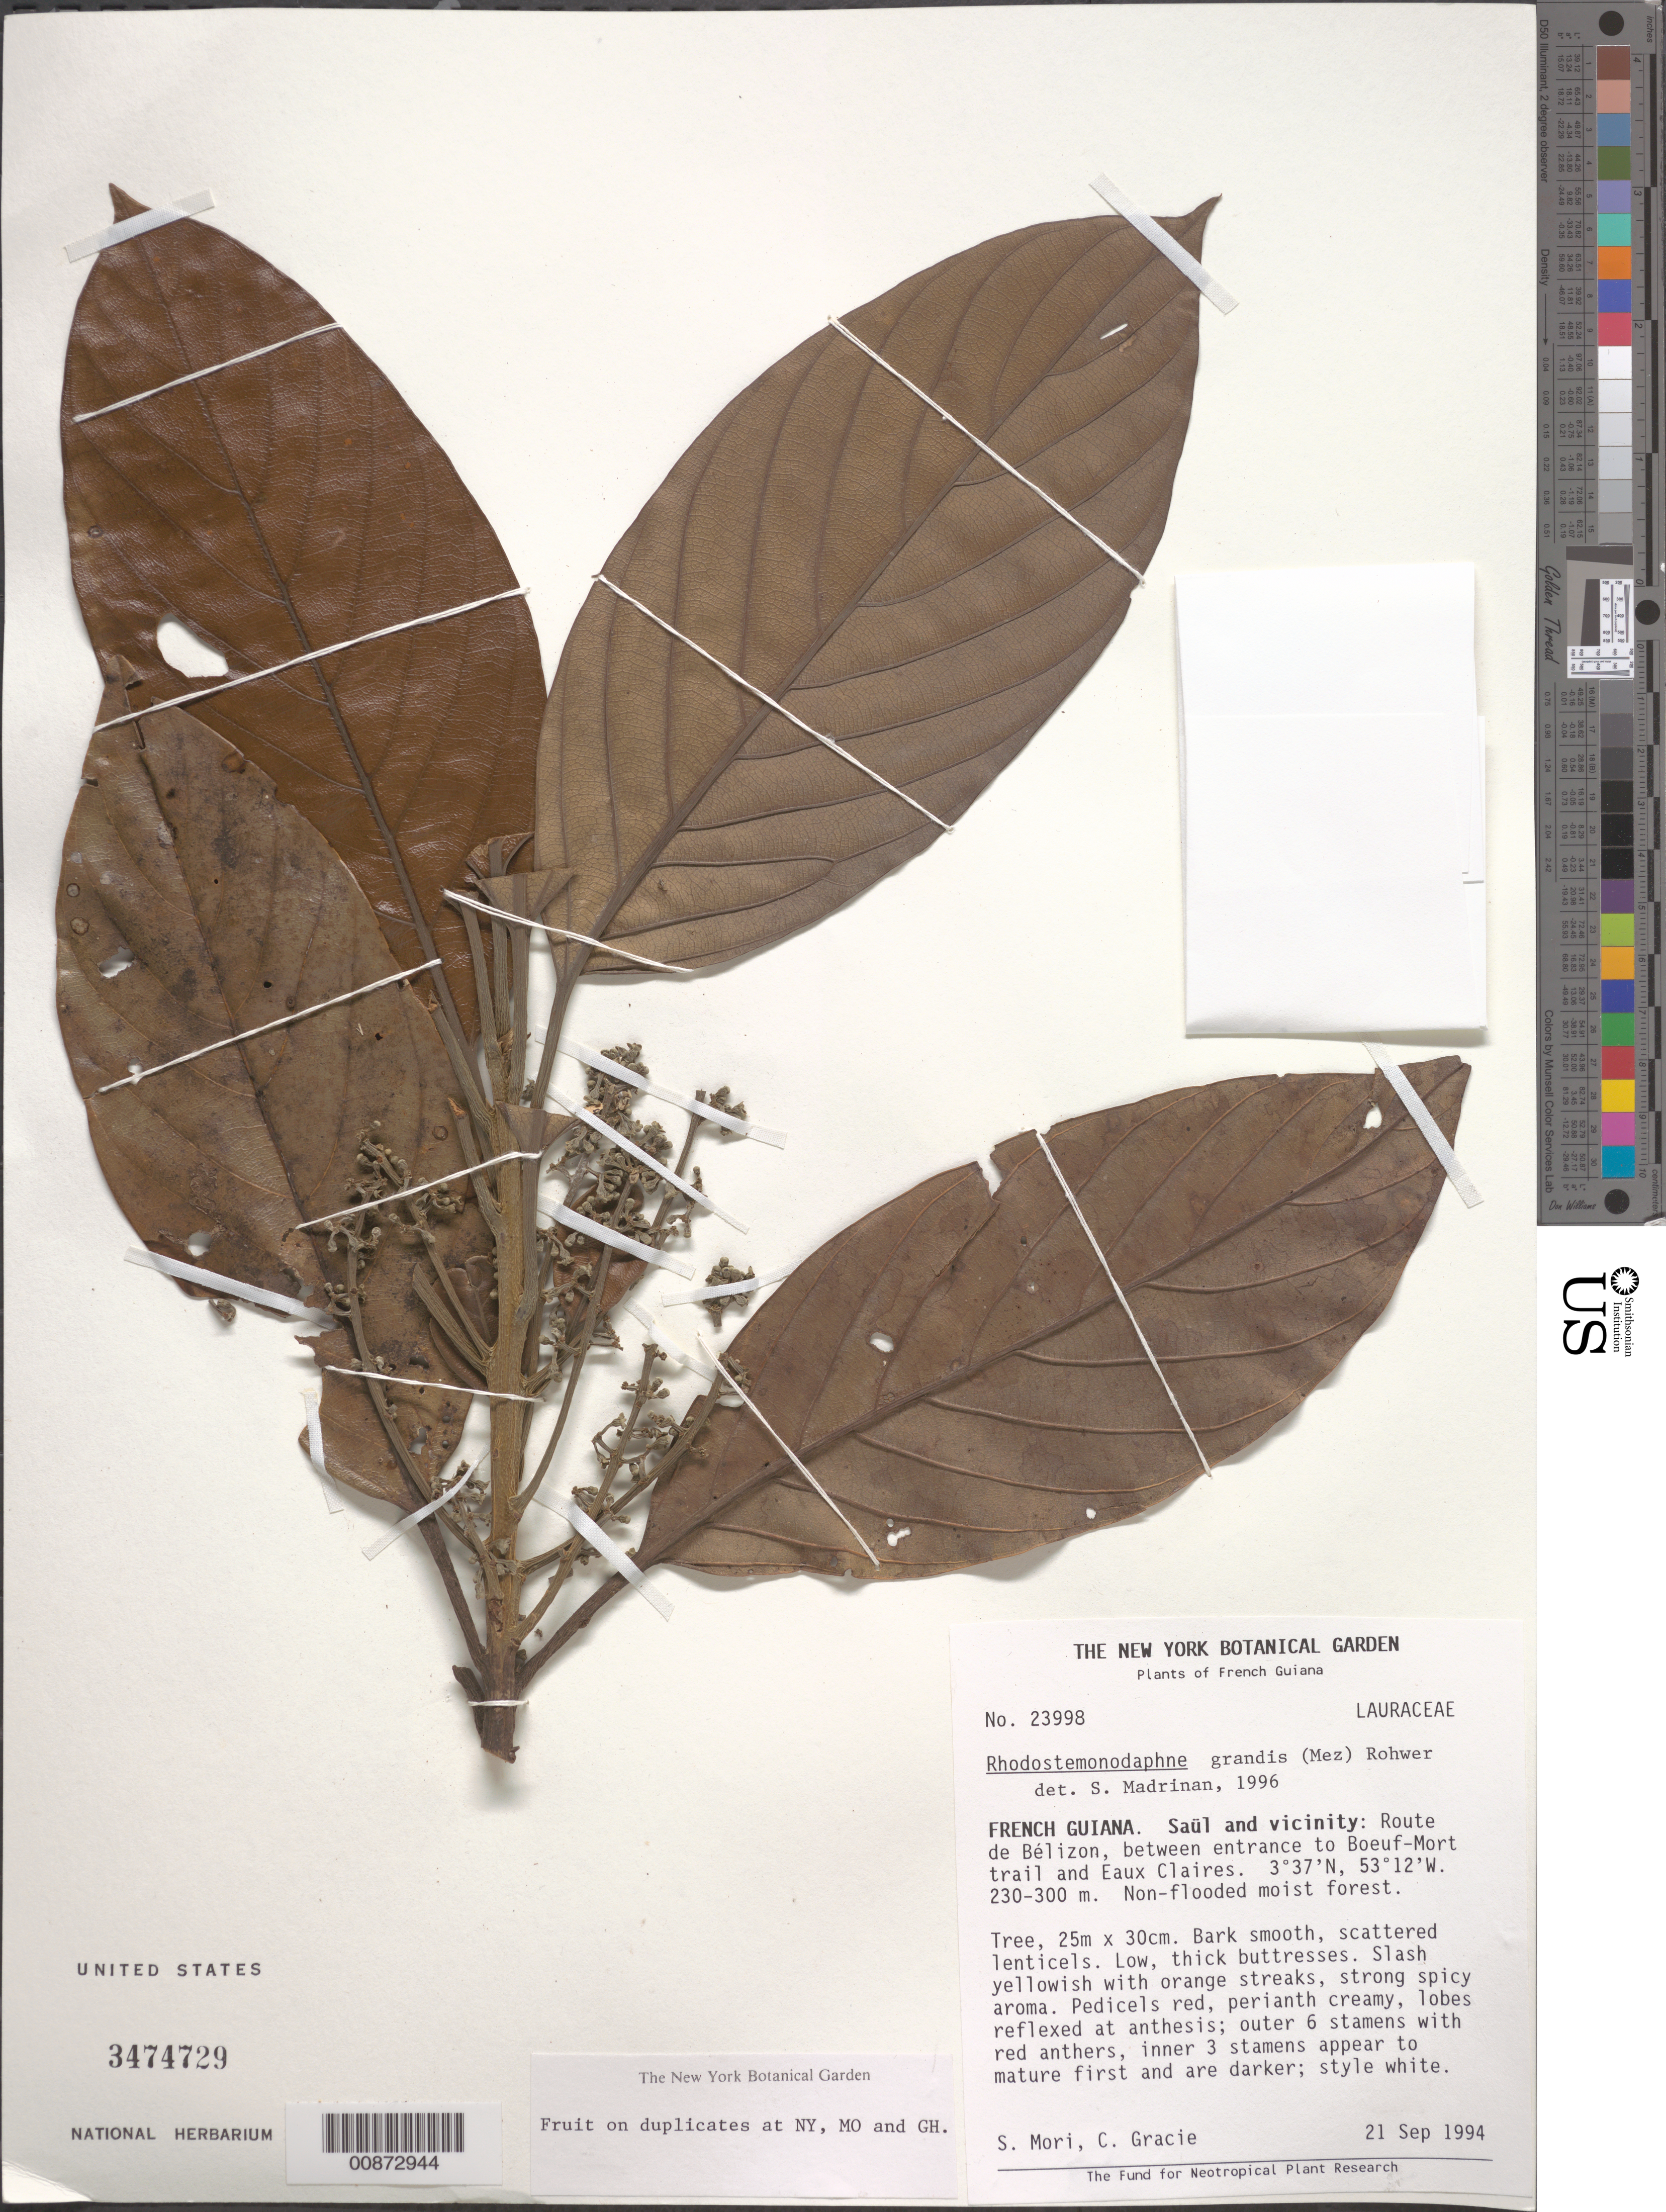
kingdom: Plantae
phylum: Tracheophyta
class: Magnoliopsida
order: Laurales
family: Lauraceae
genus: Rhodostemonodaphne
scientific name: Rhodostemonodaphne grandis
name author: (Mez) Rohwer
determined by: Madriñán, S.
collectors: S. Mori & C. A. Gracie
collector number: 23998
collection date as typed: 21-Sep-94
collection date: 1994-09-21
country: French Guiana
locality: Saül and vic., Route de Belizon, between Eaux Claires and entrance to Grand Boeuf Mort Trail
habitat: Non-flooded moist forest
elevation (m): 230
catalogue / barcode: US 3474729